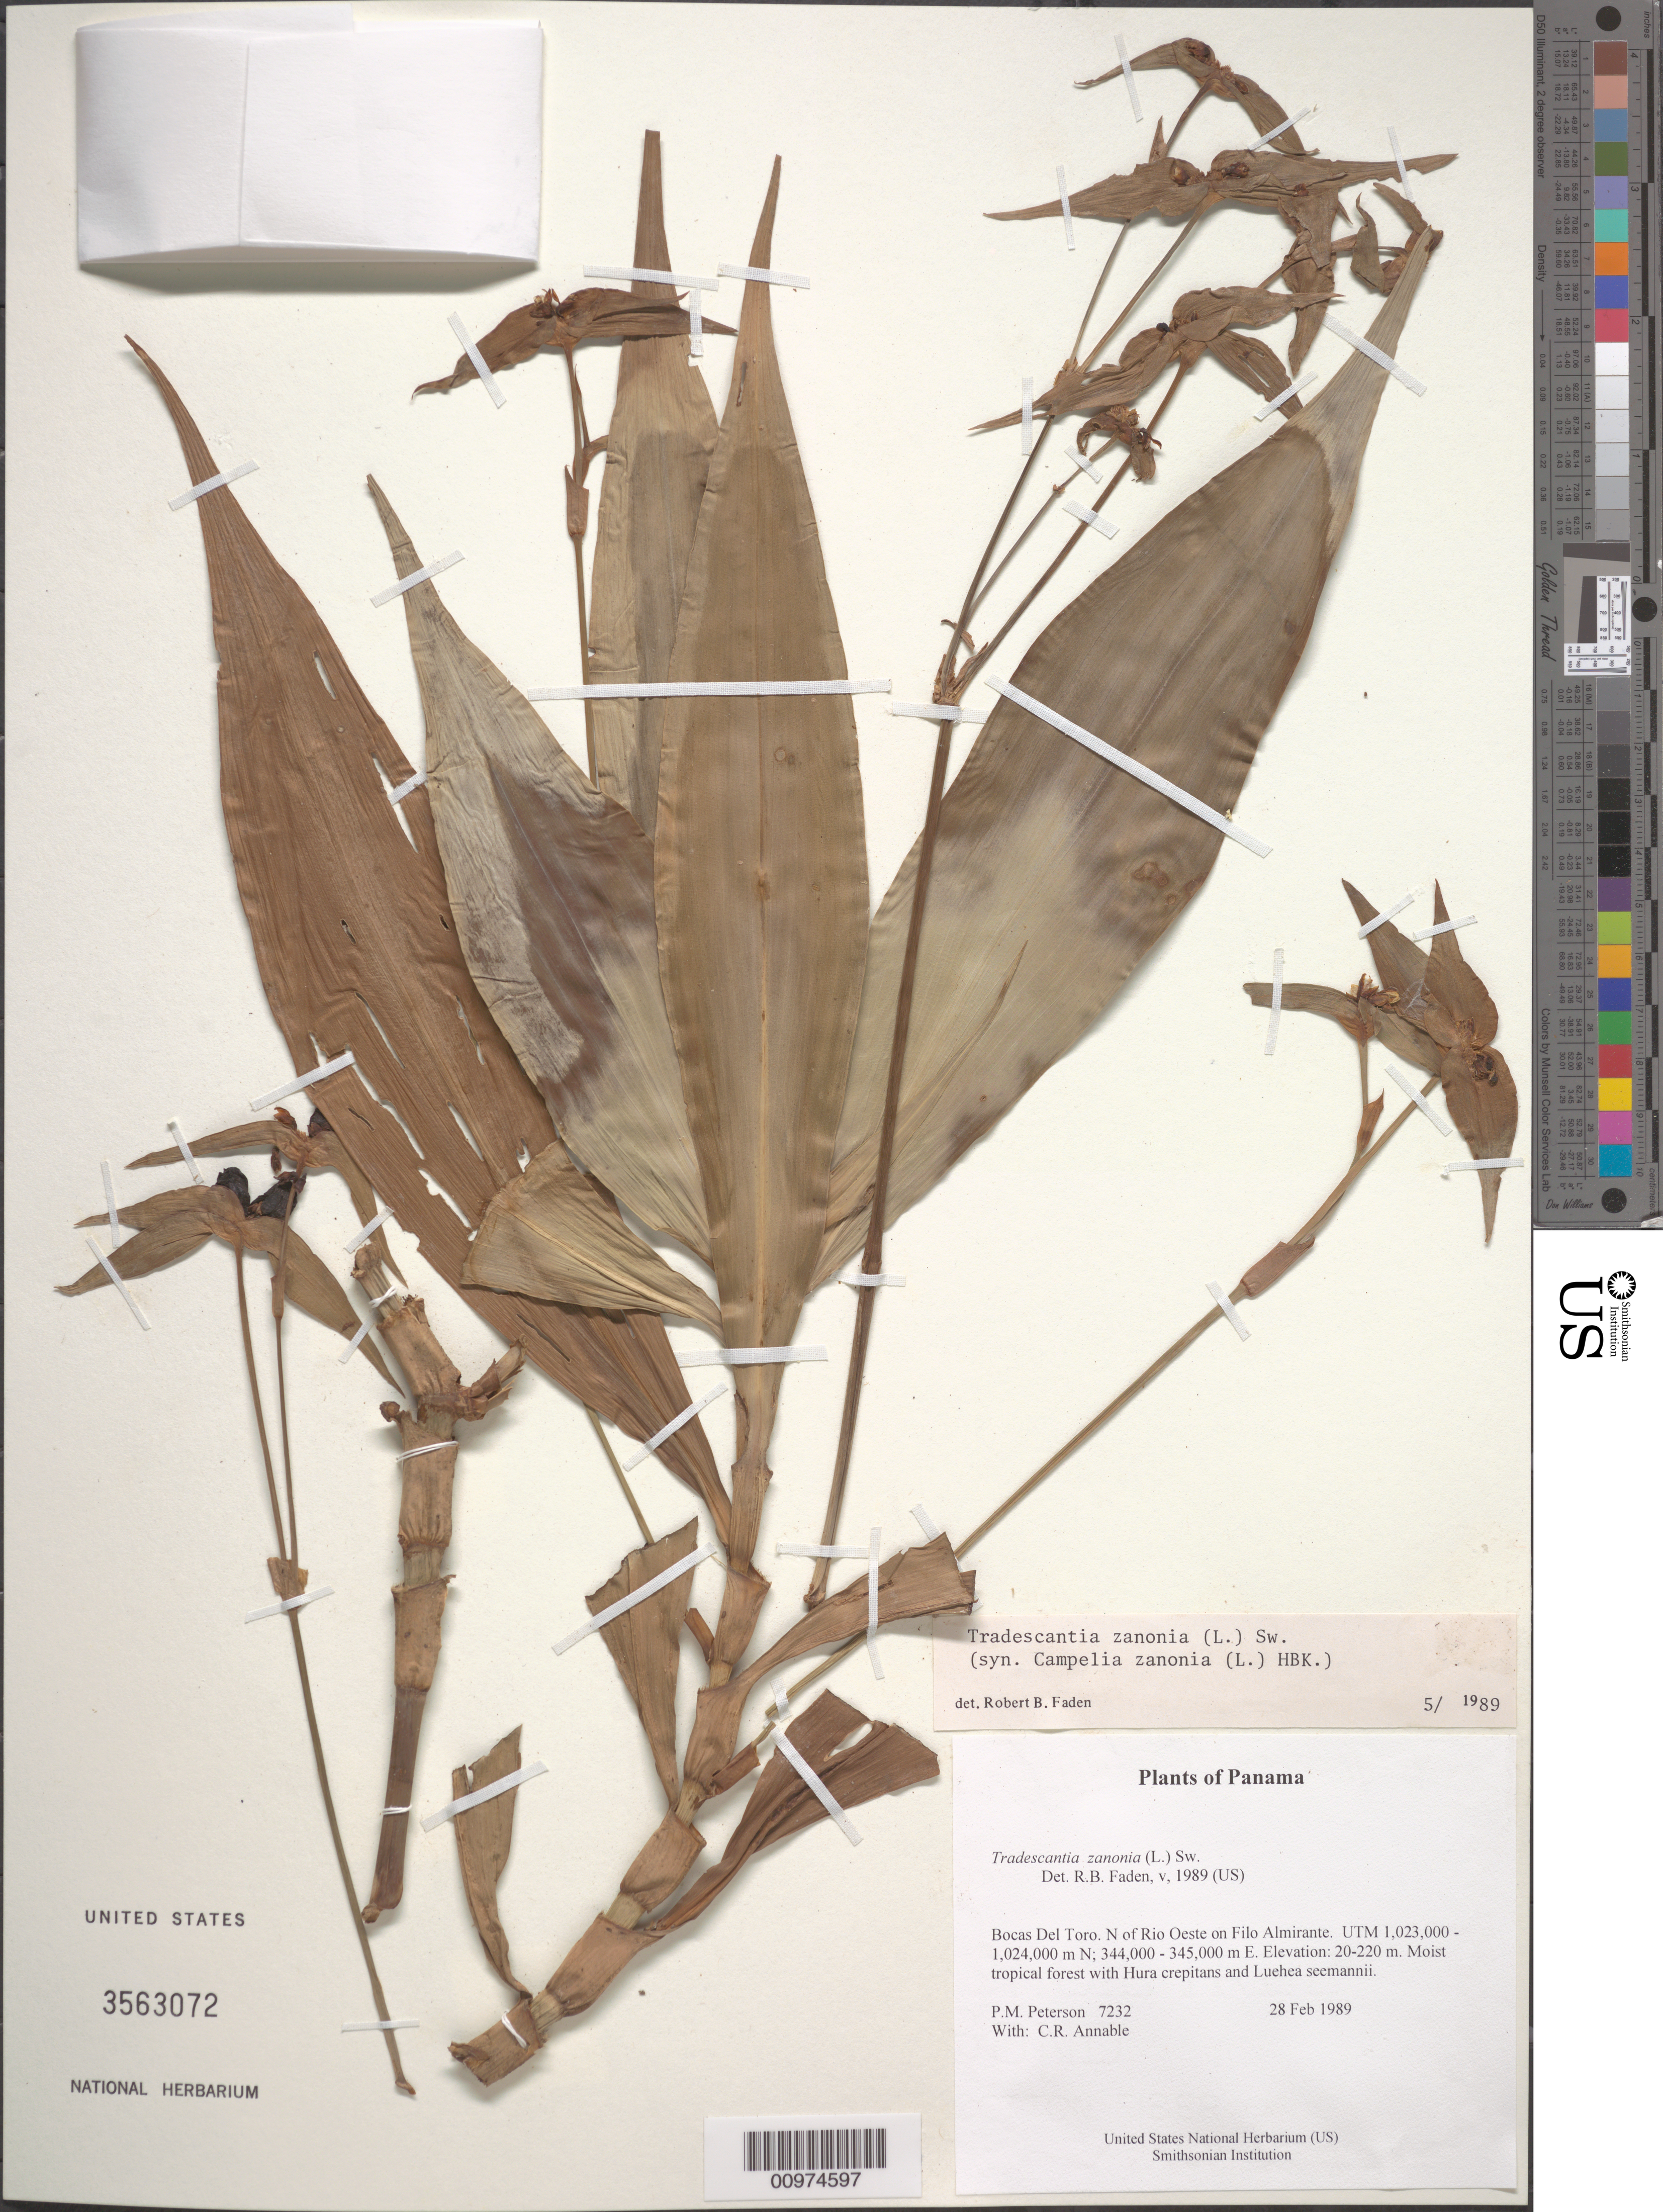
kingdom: Plantae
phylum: Tracheophyta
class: Liliopsida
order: Commelinales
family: Commelinaceae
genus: Tradescantia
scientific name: Tradescantia zanonia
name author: (L.) Sw.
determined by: Faden, Robert B., (US), Smithsonian Institution - National Museum of Natural History (UNITED STATES)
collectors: P. M. Peterson & C. R. Annable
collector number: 7232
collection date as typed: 28 Feb 1989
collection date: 1989-02-28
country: Panama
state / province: Bocas del Toro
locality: N of Rio Oeste on Filo Almirante. UTM 1,023,000-1,024,000 m N; 344,000-345,000 m E.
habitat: Moist tropical forest with Hura crepitans and Luehea seemannii.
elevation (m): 20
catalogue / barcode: US 3563072